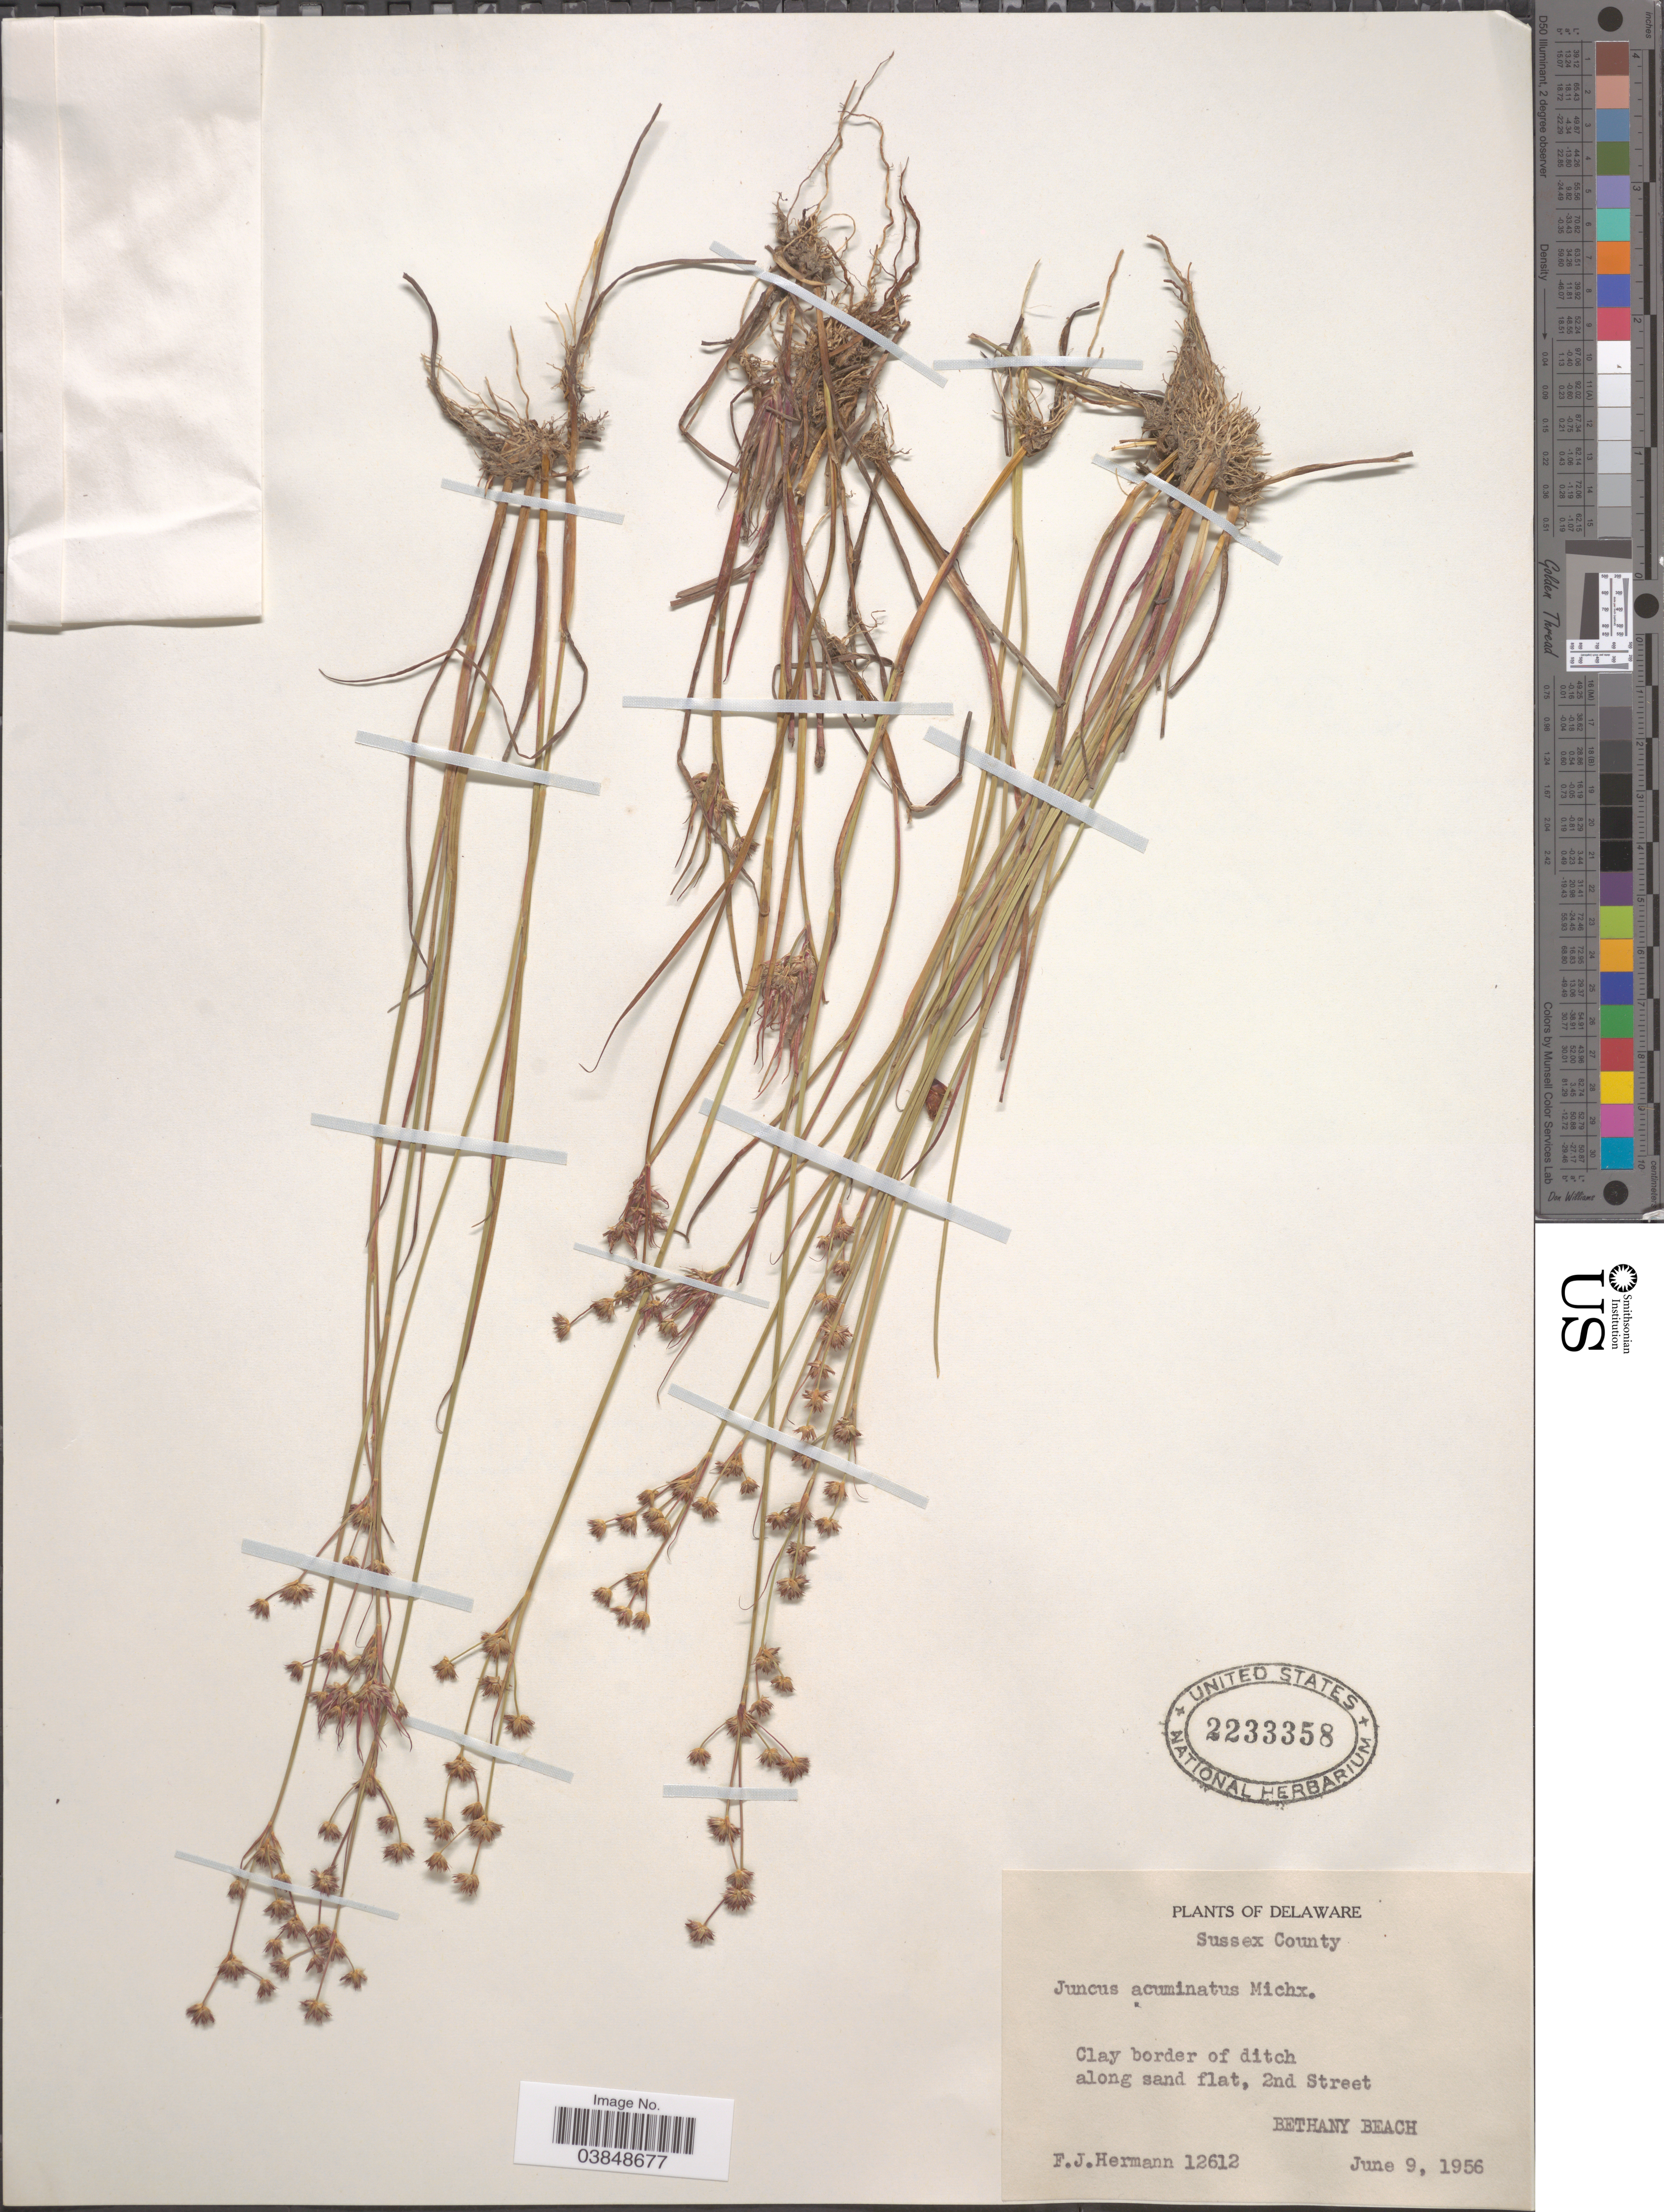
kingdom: Plantae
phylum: Tracheophyta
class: Liliopsida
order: Poales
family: Juncaceae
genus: Juncus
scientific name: Juncus acuminatus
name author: Michx.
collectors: F. J. Hermann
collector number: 12612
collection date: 1956-06-09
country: United States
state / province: Delaware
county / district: Sussex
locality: Sussex County. Clay border of ditch along sand flat, 2nd Street. Bethany Beach.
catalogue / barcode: US 2233358